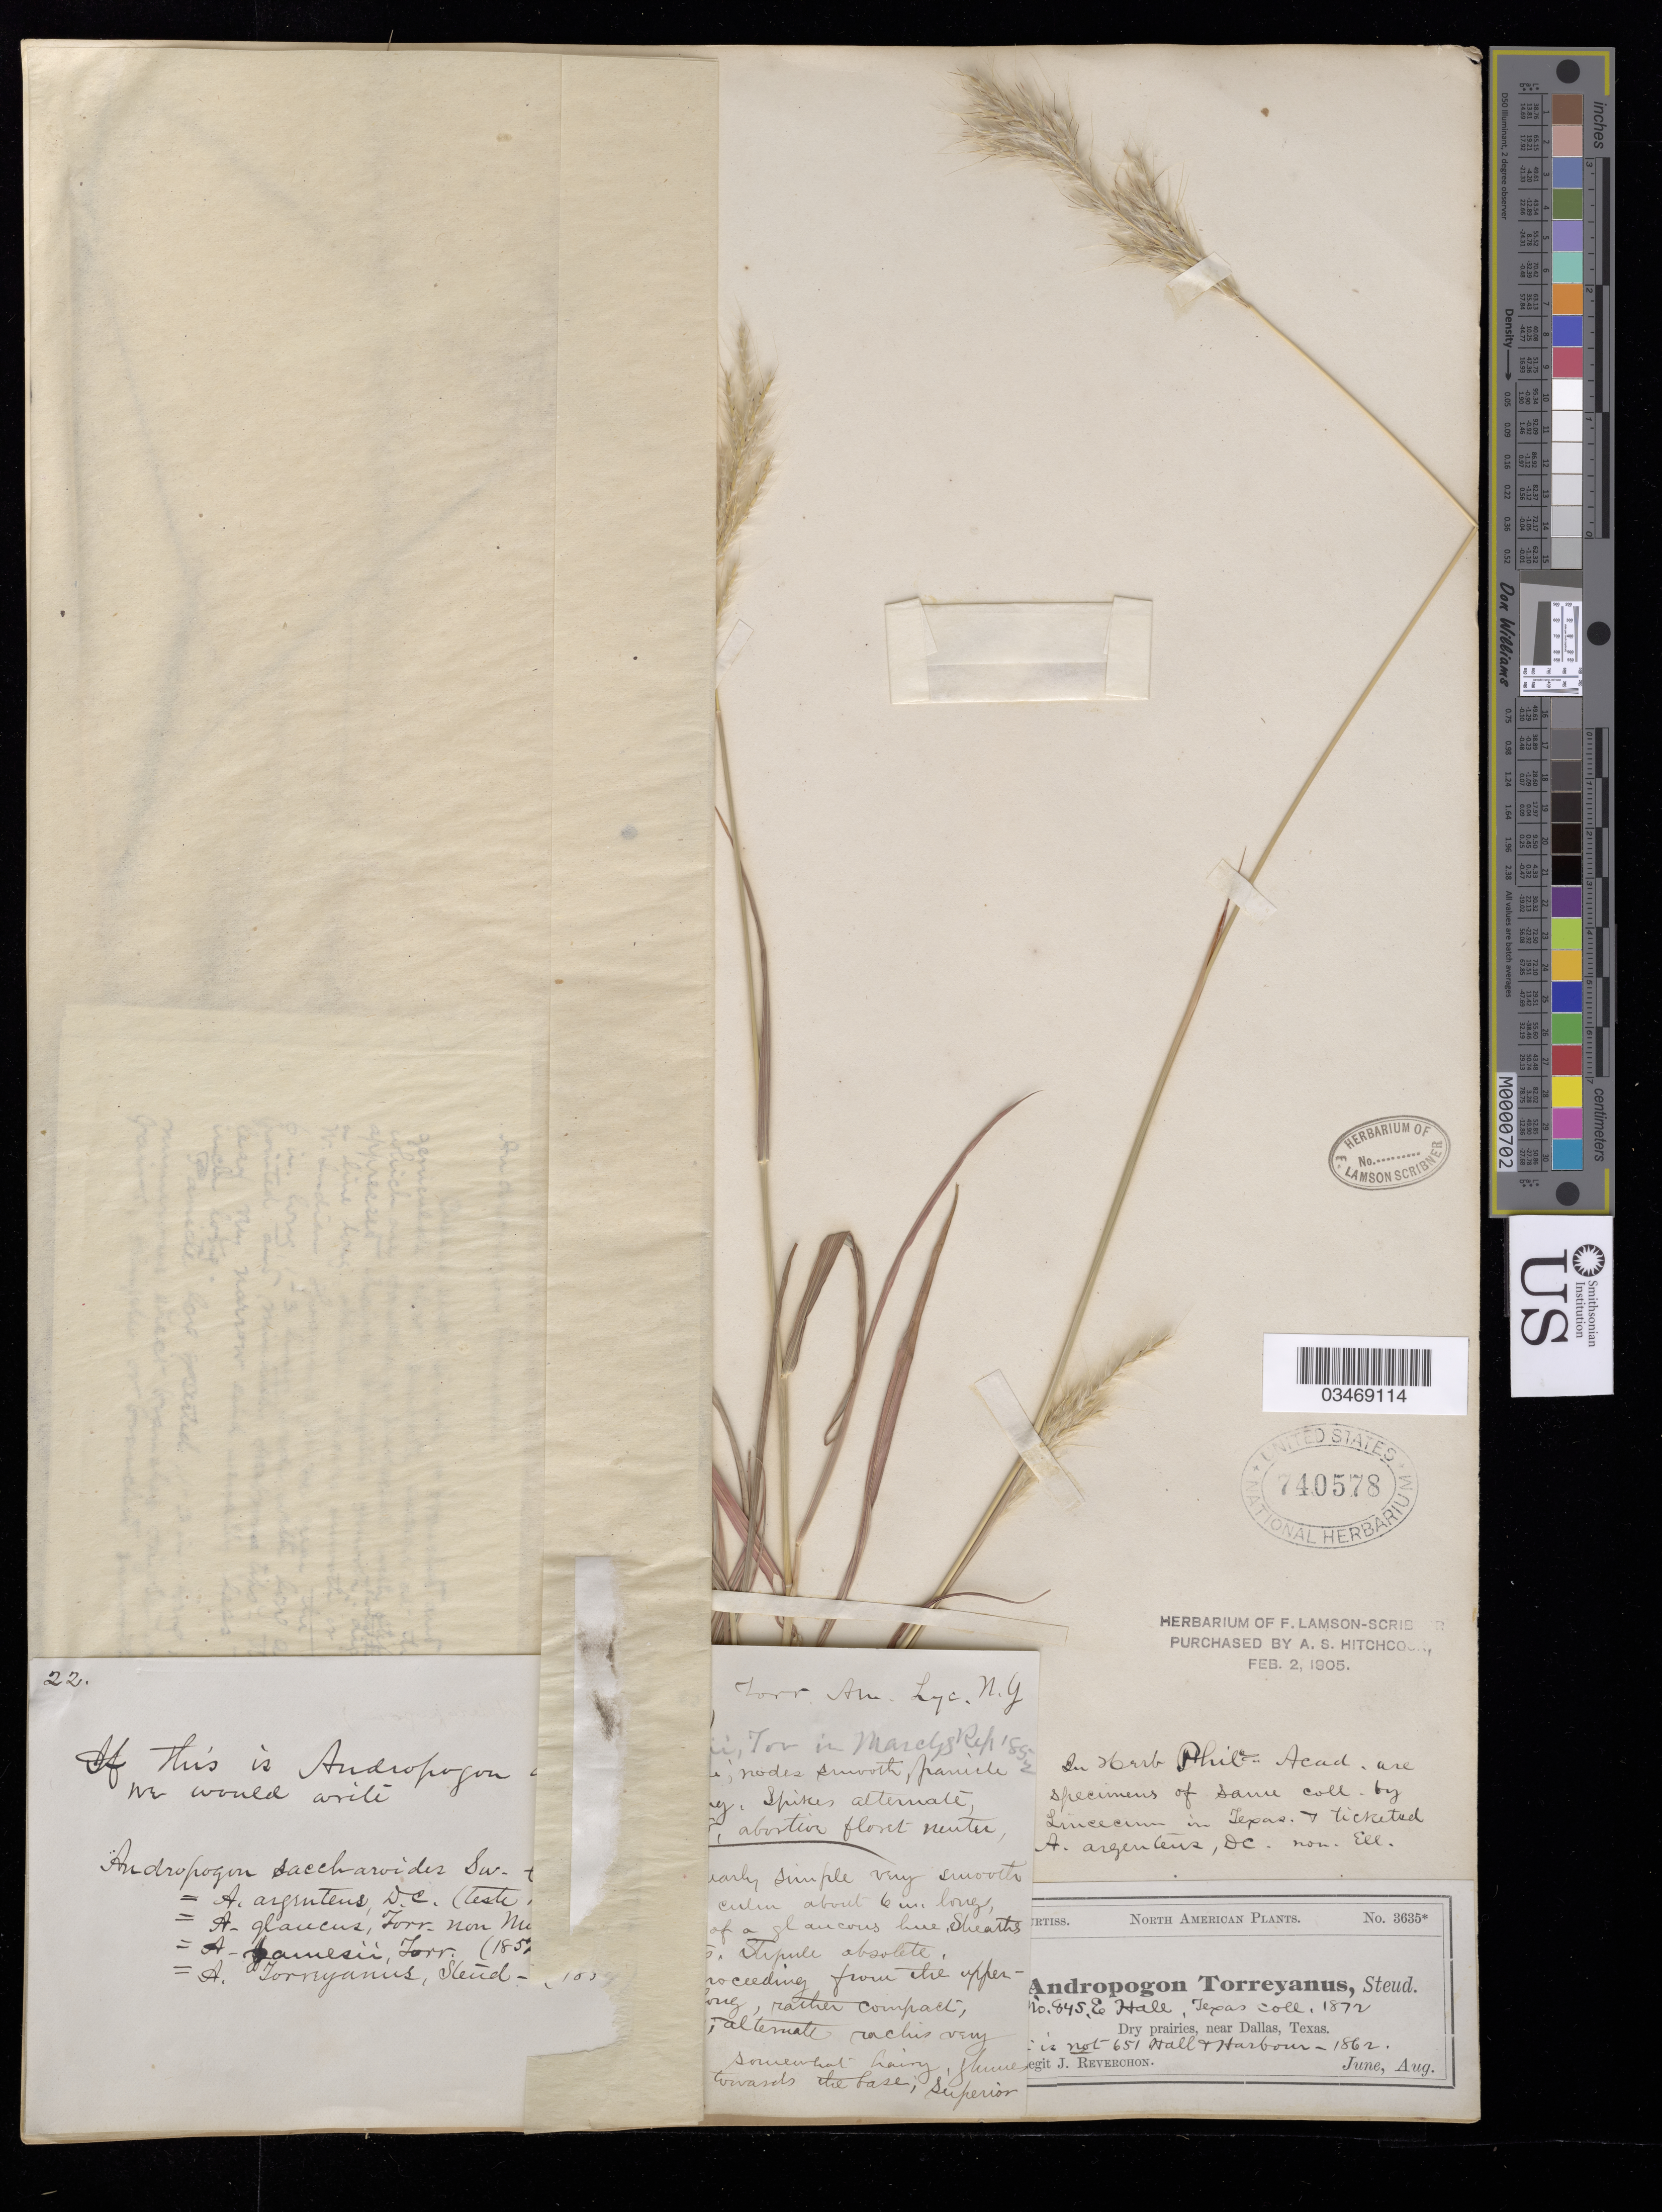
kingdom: Plantae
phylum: Tracheophyta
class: Liliopsida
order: Poales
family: Poaceae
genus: Bothriochloa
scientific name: Bothriochloa saccharoides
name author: (Sw.) Rydb.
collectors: J. Reverchon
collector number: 3635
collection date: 1881-06/1881-08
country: United States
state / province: Texas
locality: Sandy soil near Dallas.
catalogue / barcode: US 740579